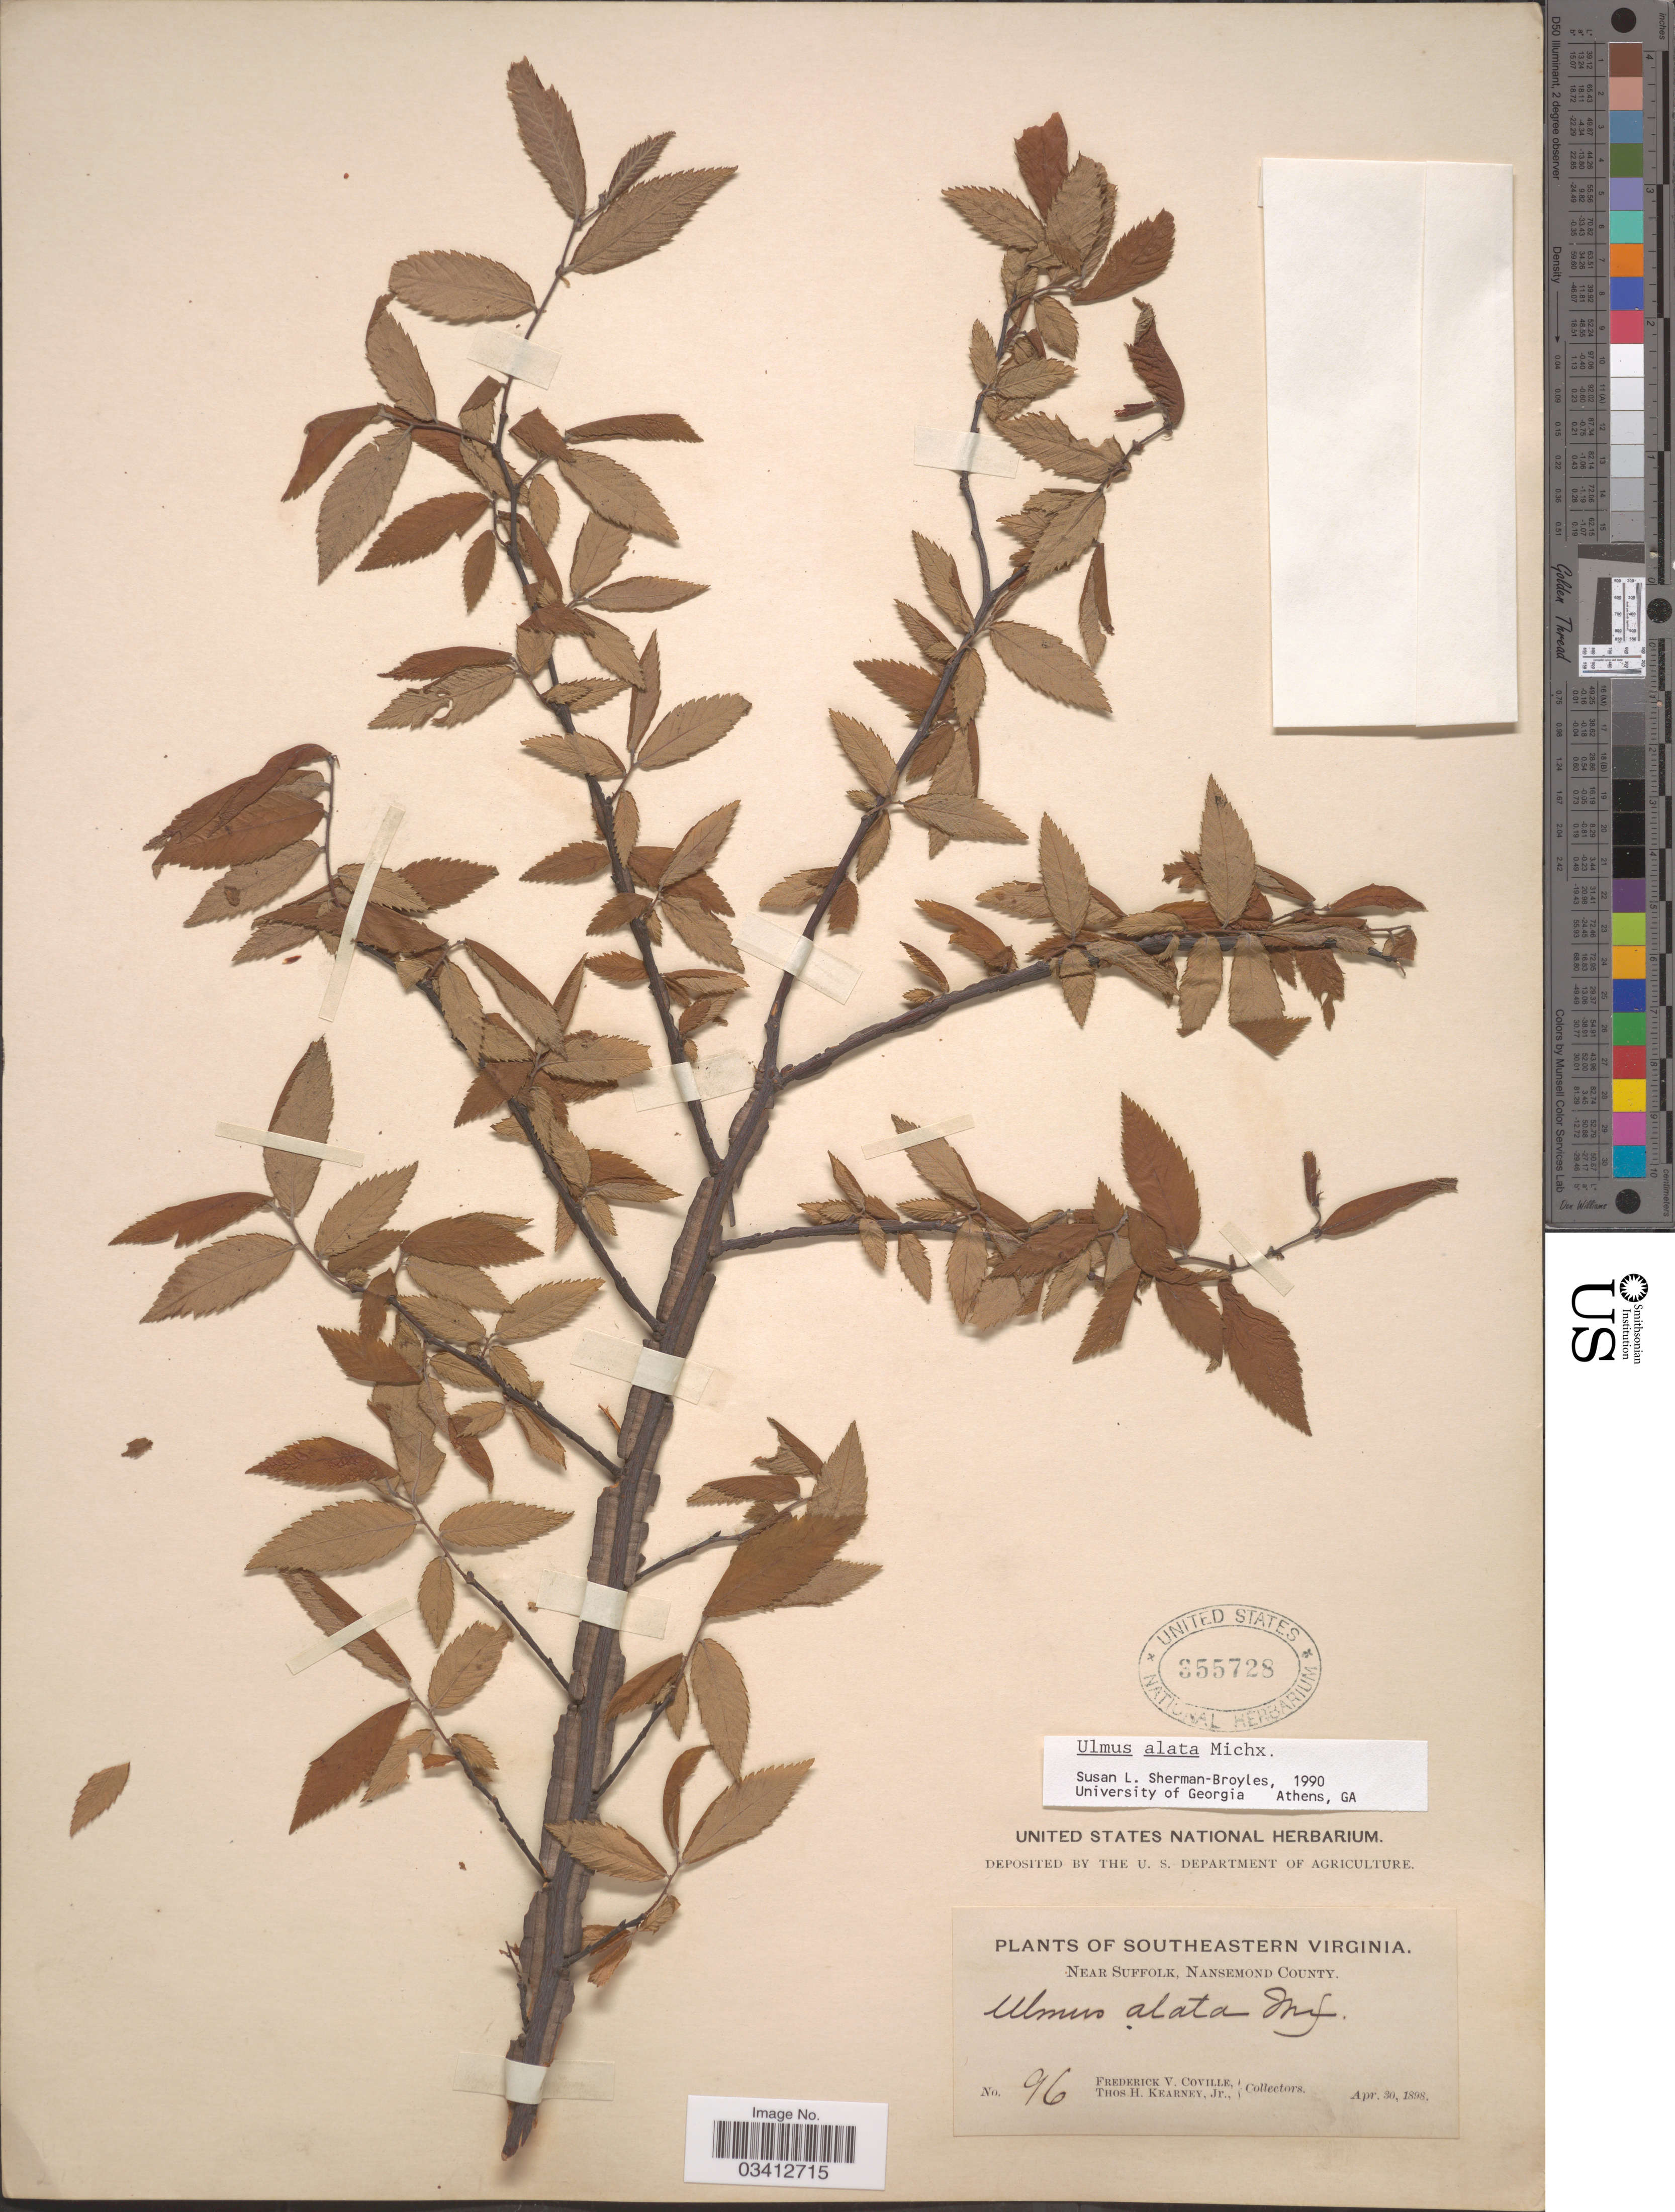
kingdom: Plantae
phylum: Tracheophyta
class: Magnoliopsida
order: Rosales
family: Ulmaceae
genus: Ulmus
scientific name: Ulmus alata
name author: Michx.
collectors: F. V. Coville & T. H. Kearney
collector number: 96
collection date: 1898-04-30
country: United States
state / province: Virginia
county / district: City of Suffolk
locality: Southeastern Virginia. Near Suffolk, Nansemond County.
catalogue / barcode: US 355728